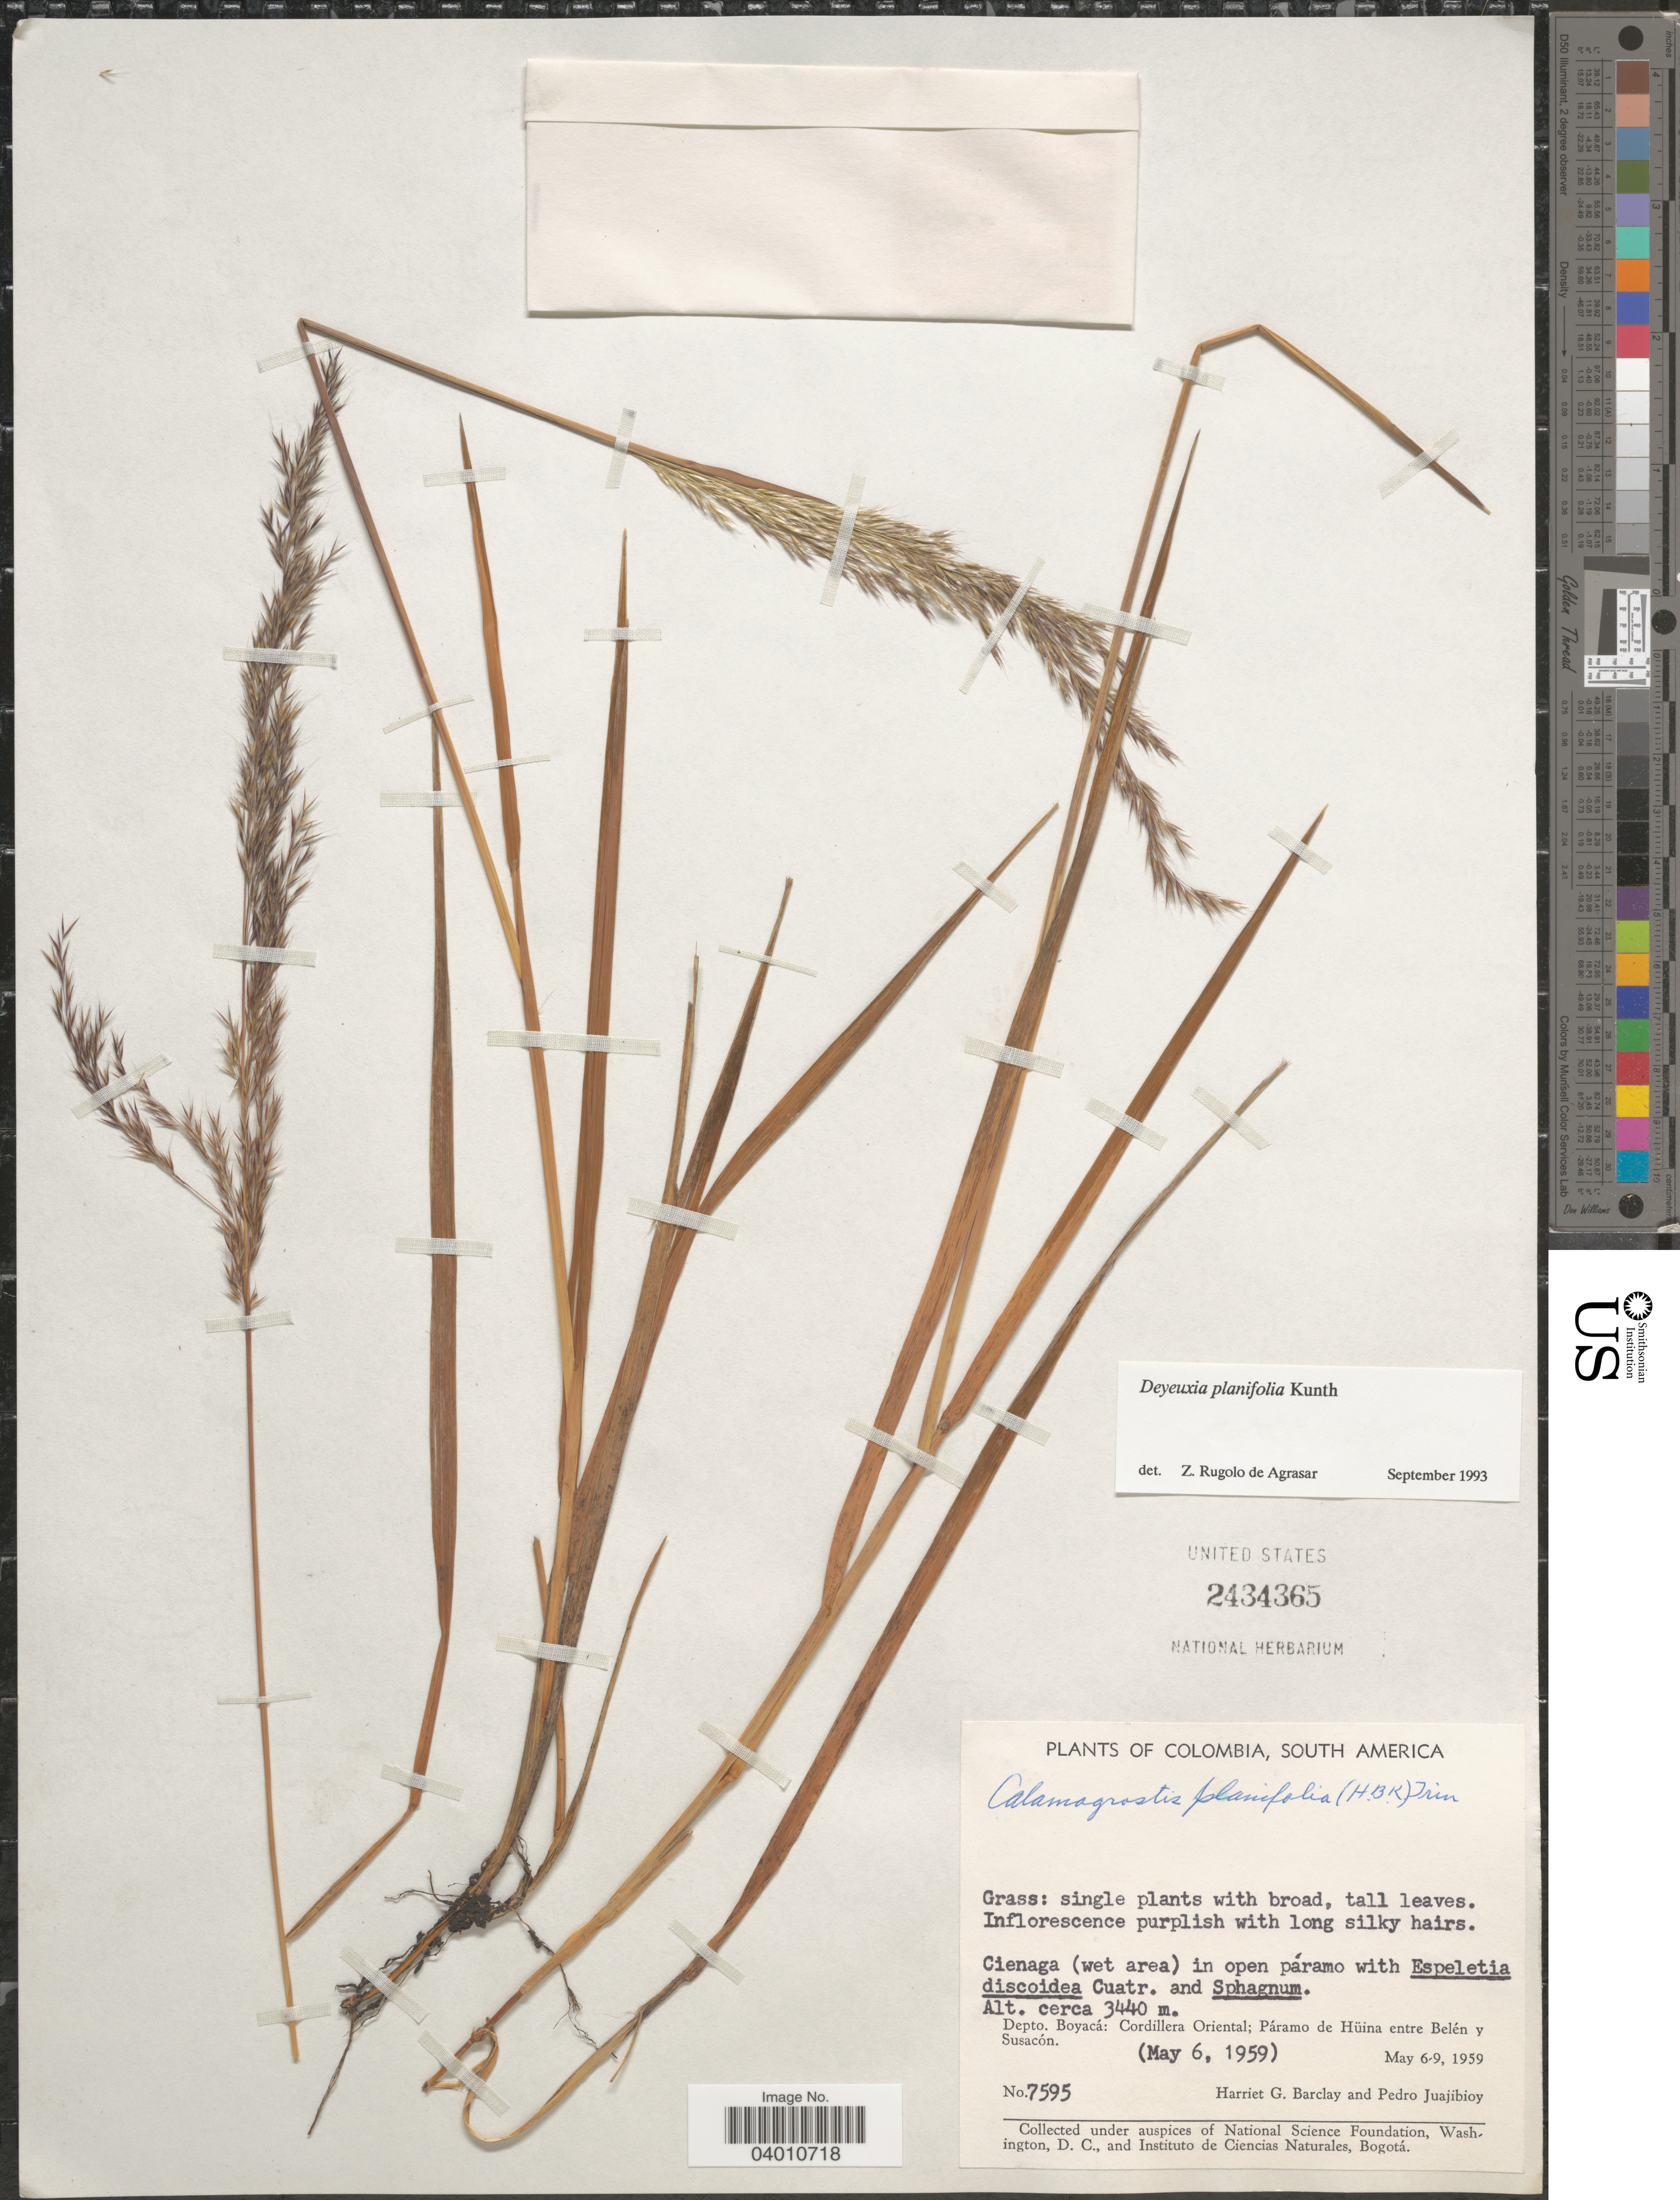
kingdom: Plantae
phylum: Tracheophyta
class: Liliopsida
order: Poales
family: Poaceae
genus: Peyritschia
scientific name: Peyritschia planifolia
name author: (Kunth) P.M. Peterson et al.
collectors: H. G. Barclay & P. Juajibioy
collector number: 7595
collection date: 1959-05-06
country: Colombia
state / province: Boyacá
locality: Depto. Boyacá: Cordillera Oriental; Páramo de Hüina entre Belén y Susacón.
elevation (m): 3440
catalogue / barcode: US 2434365